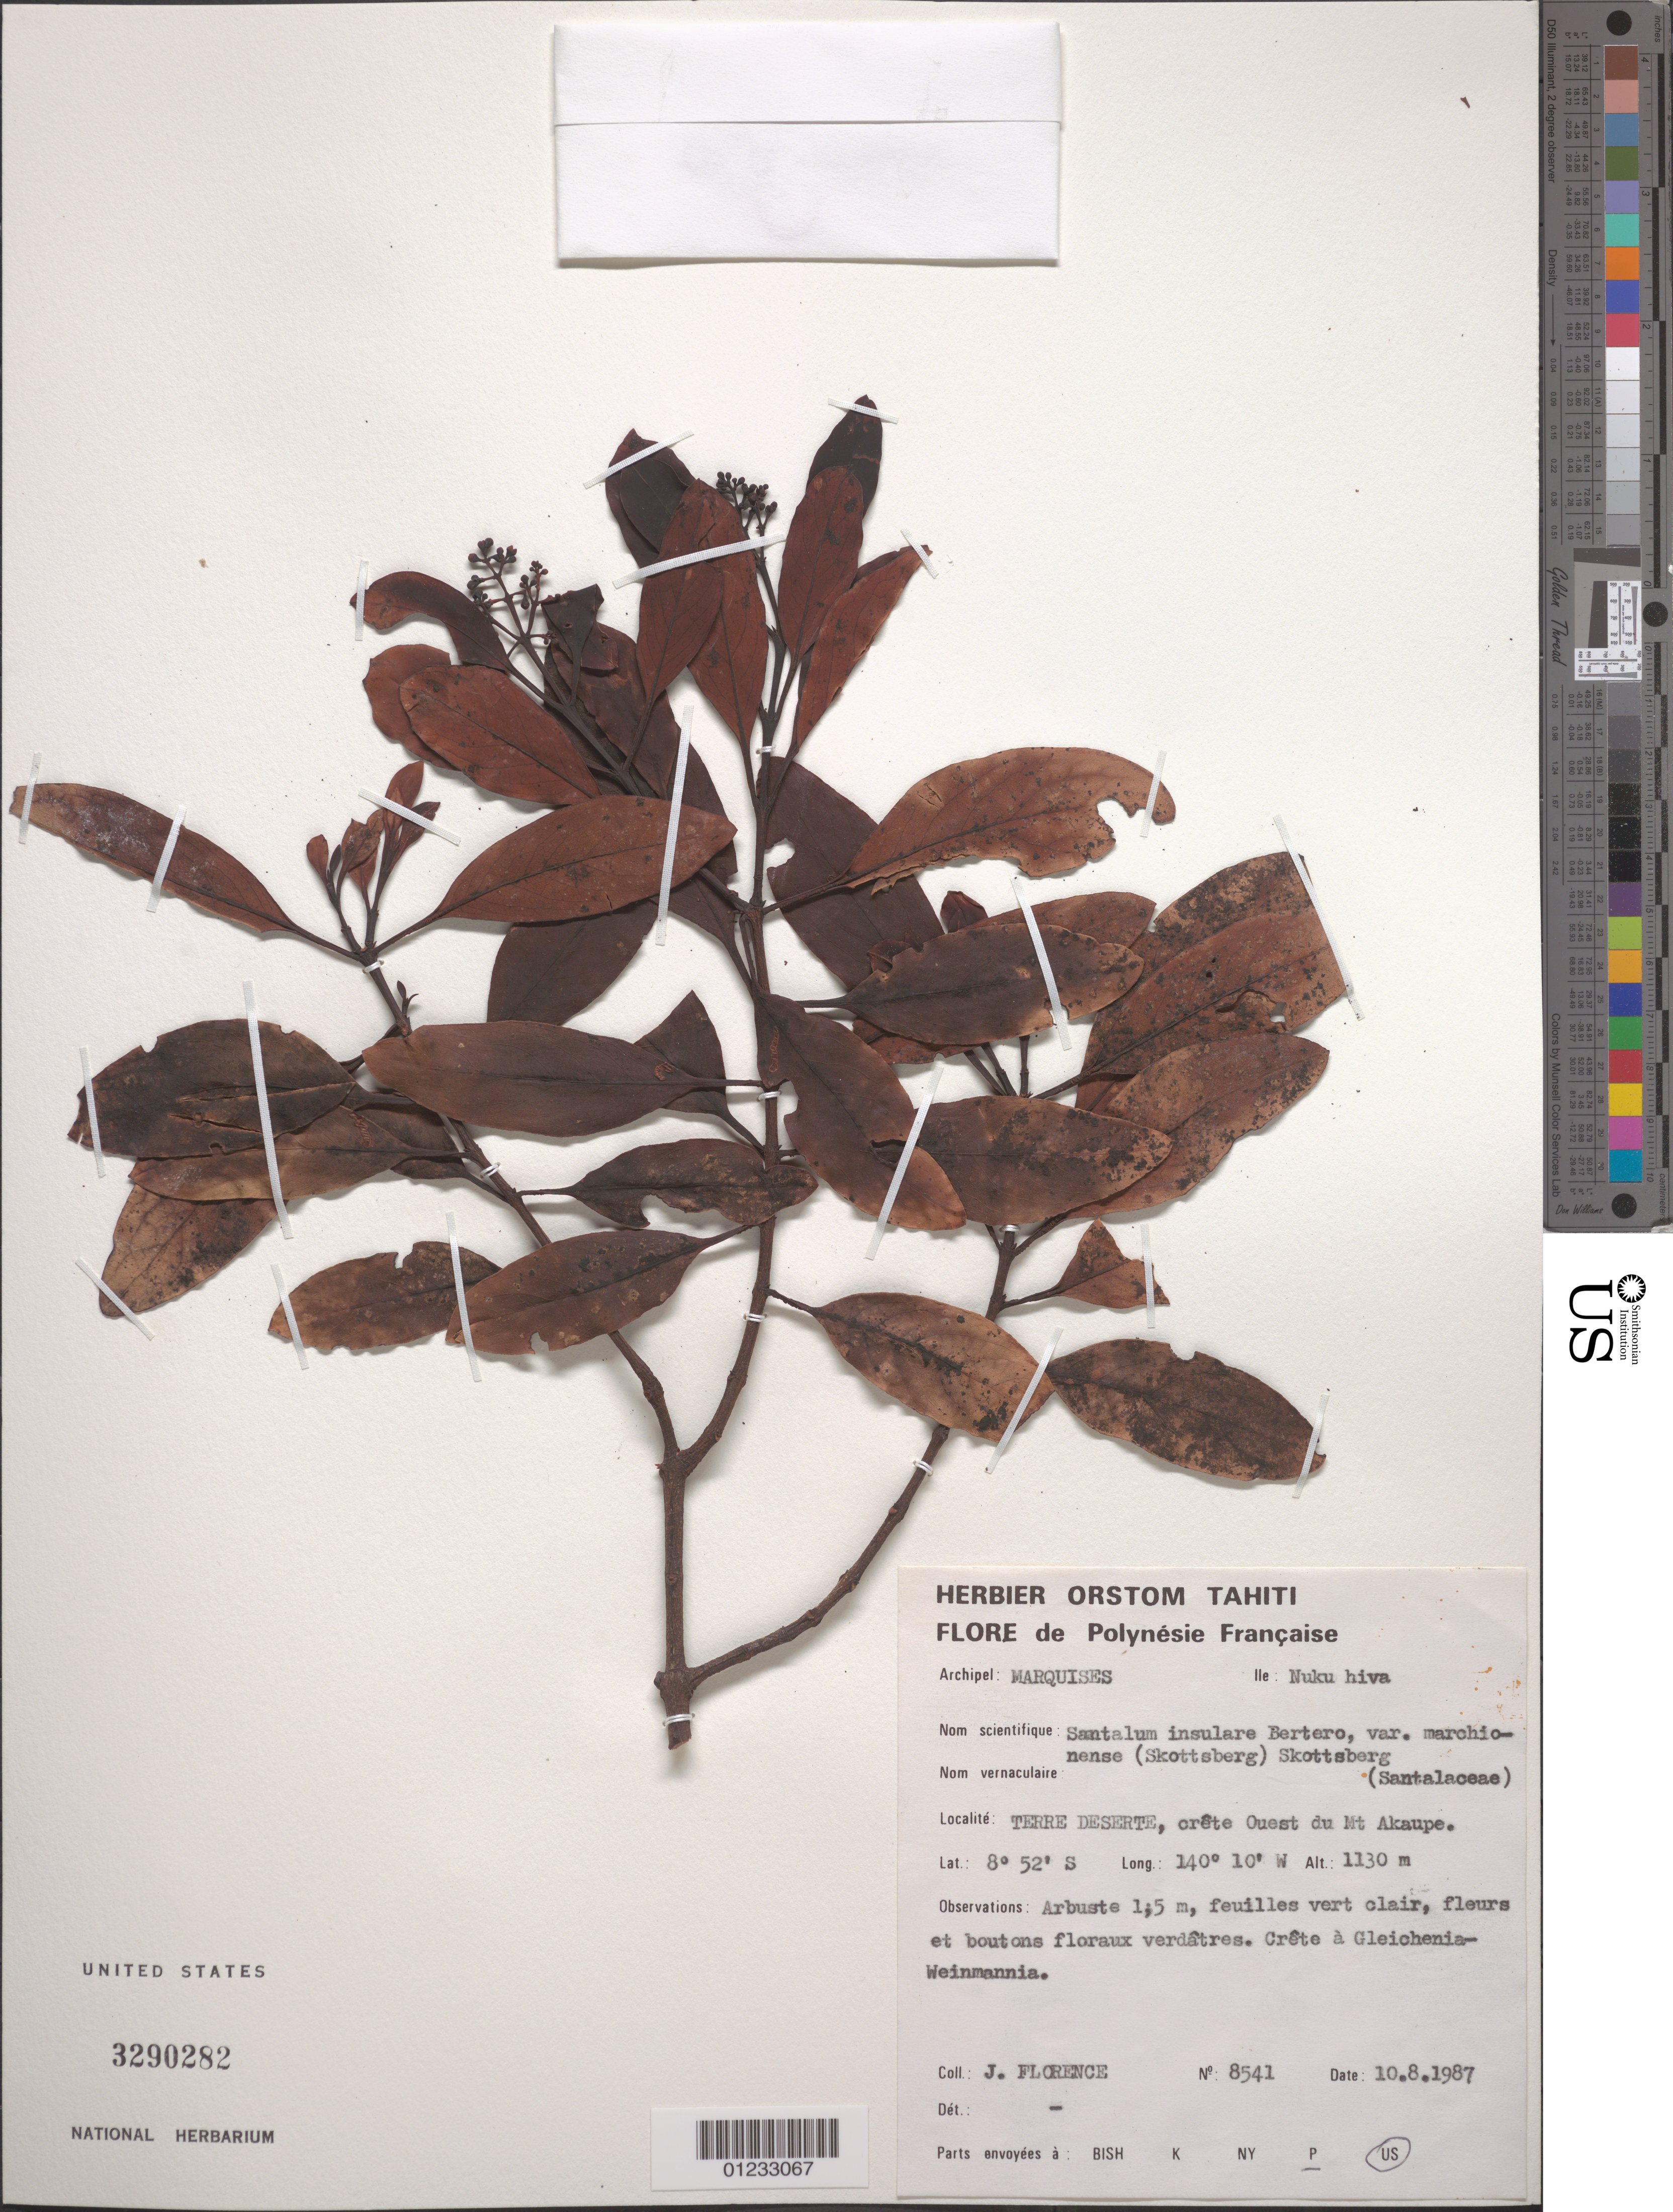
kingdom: Plantae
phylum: Tracheophyta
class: Magnoliopsida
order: Santalales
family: Santalaceae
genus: Santalum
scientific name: Santalum insulare var. marchionense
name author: (Skottsb.) Skottsb.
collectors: J. Florence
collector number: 8541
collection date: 1987-08-10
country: French Polynesia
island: Nuku Hiva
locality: Terre Deserte, crete Ouest du Mt. Akaupe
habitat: Crete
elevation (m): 1130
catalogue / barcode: US 3920282